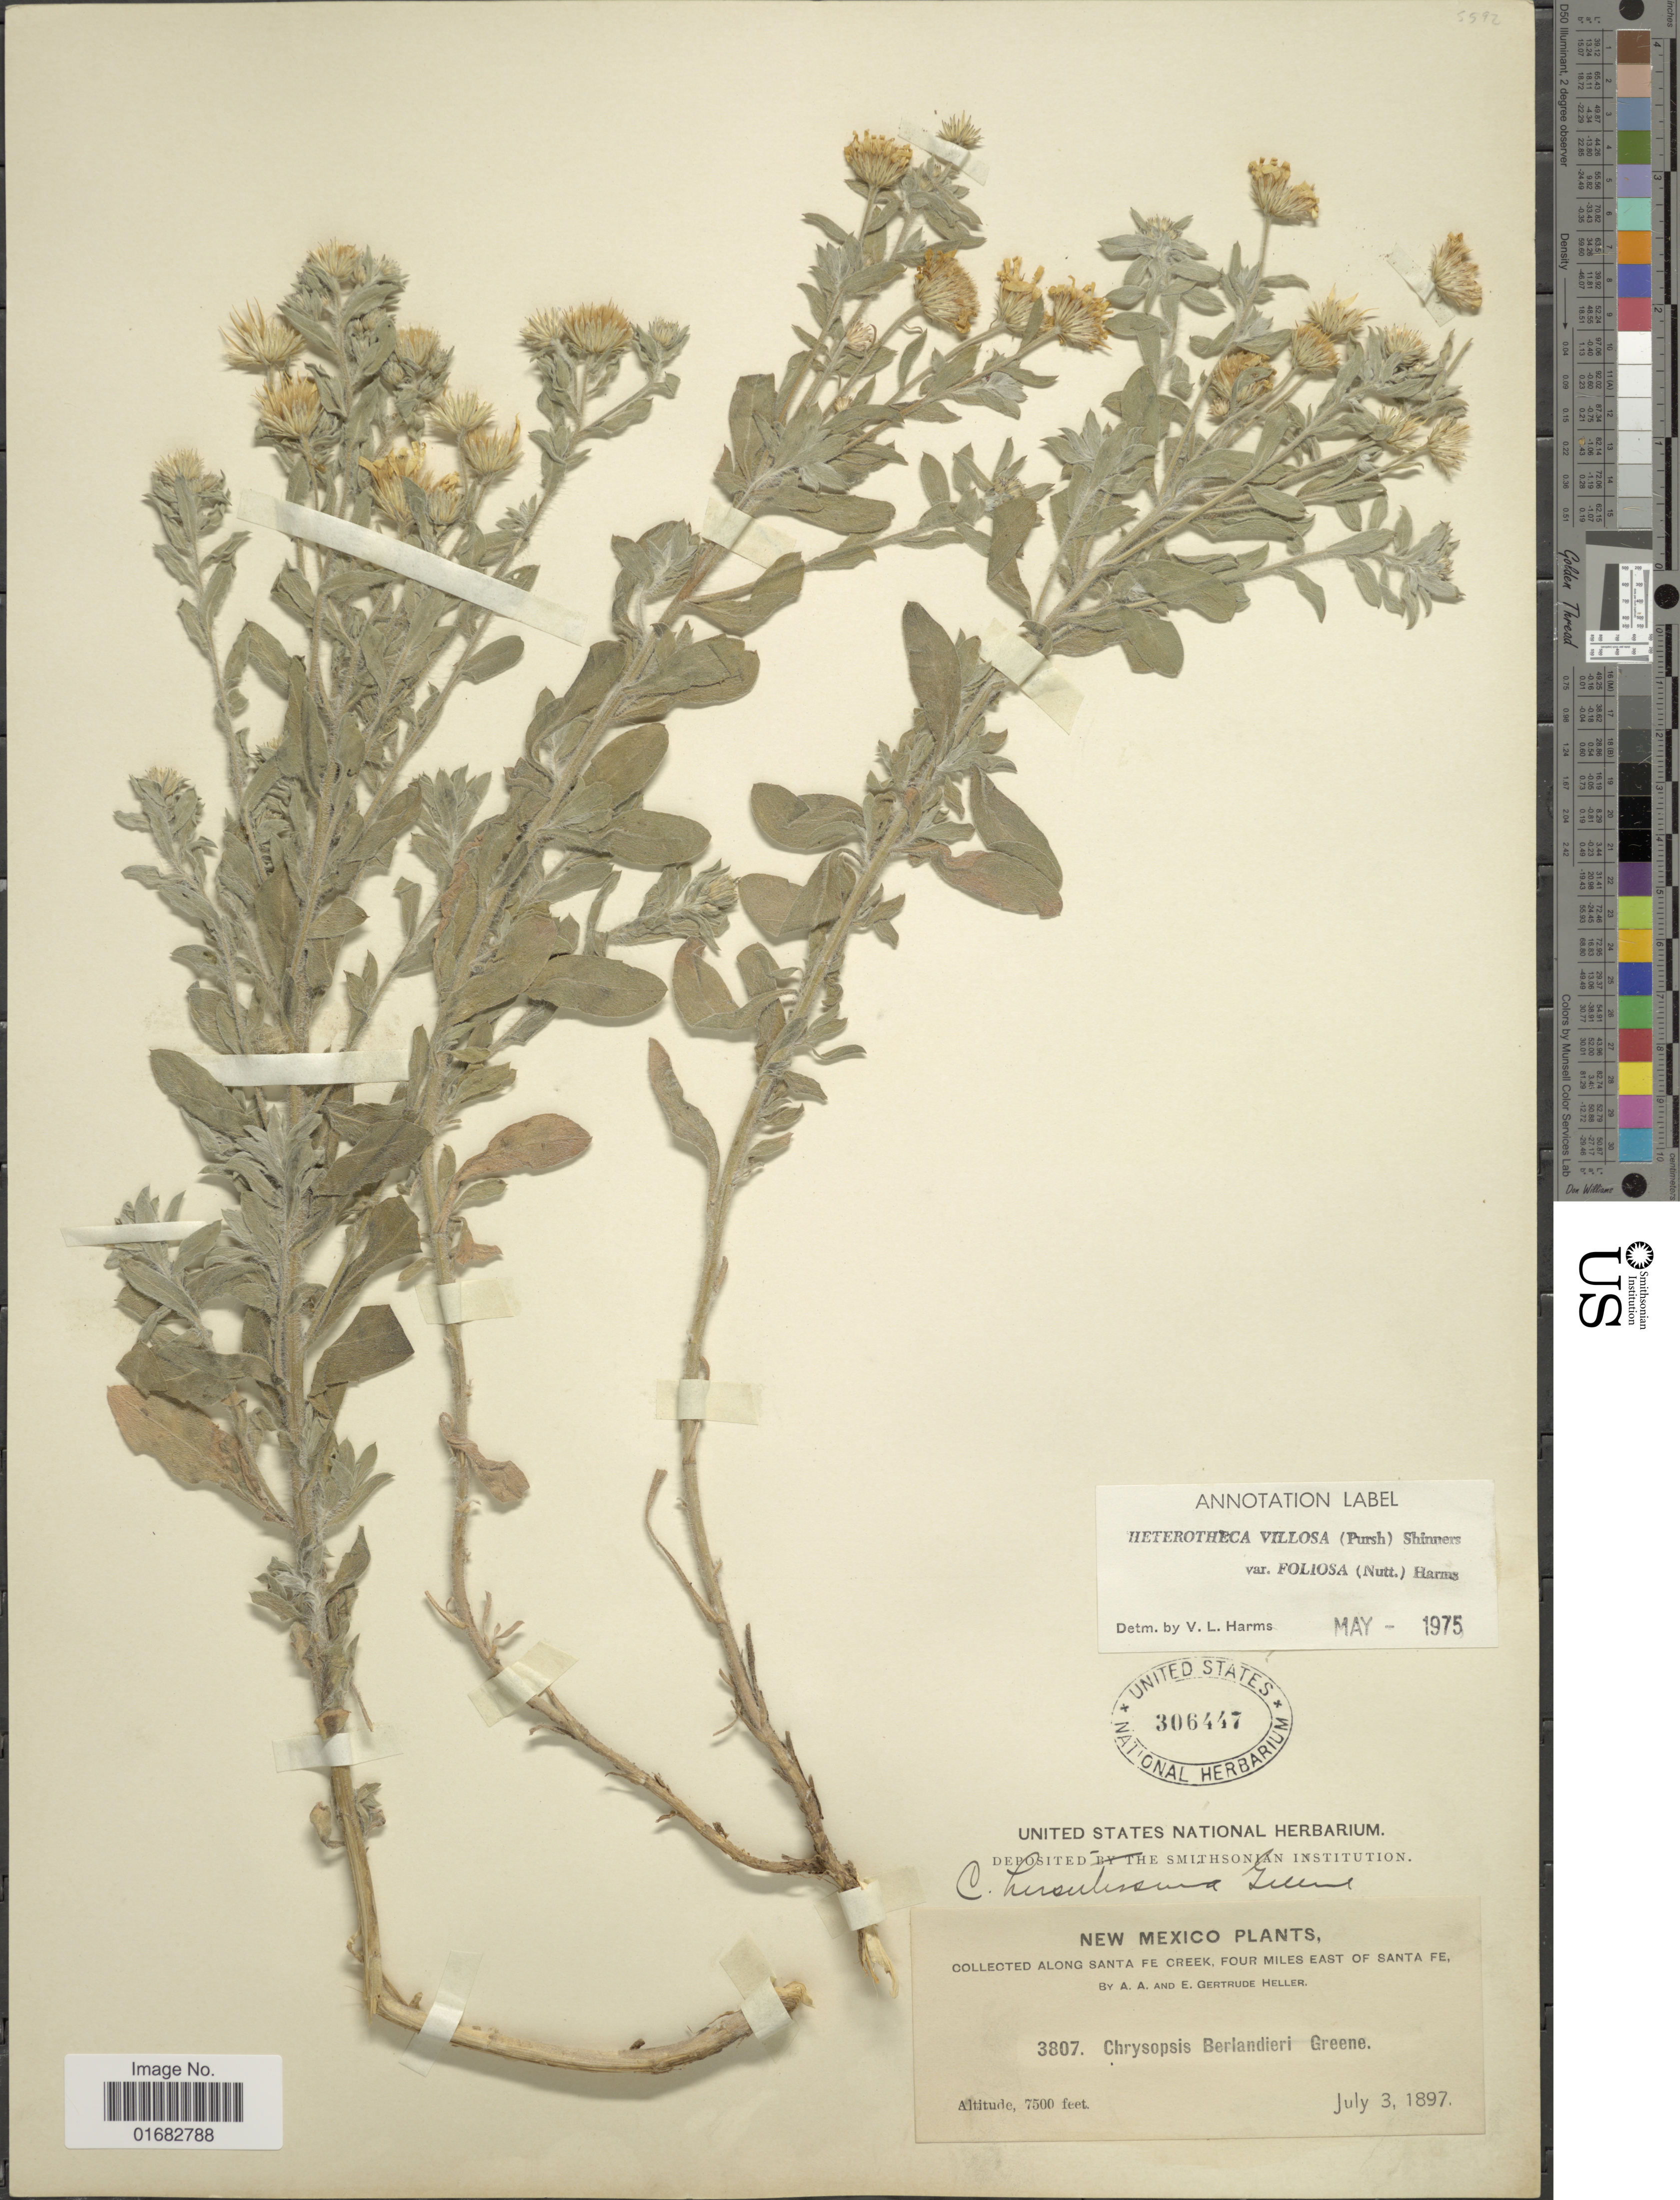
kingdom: Plantae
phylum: Tracheophyta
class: Magnoliopsida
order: Asterales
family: Asteraceae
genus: Heterotheca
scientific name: Heterotheca villosa var. foliosa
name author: (Nutt.) V.L. Harms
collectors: A. A. Heller & E. G. Heller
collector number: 3807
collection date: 1897-07-03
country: United States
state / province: New Mexico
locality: Along Sante Fe Creek, four miles east of Santa Fe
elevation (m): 2286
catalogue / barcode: US 306447